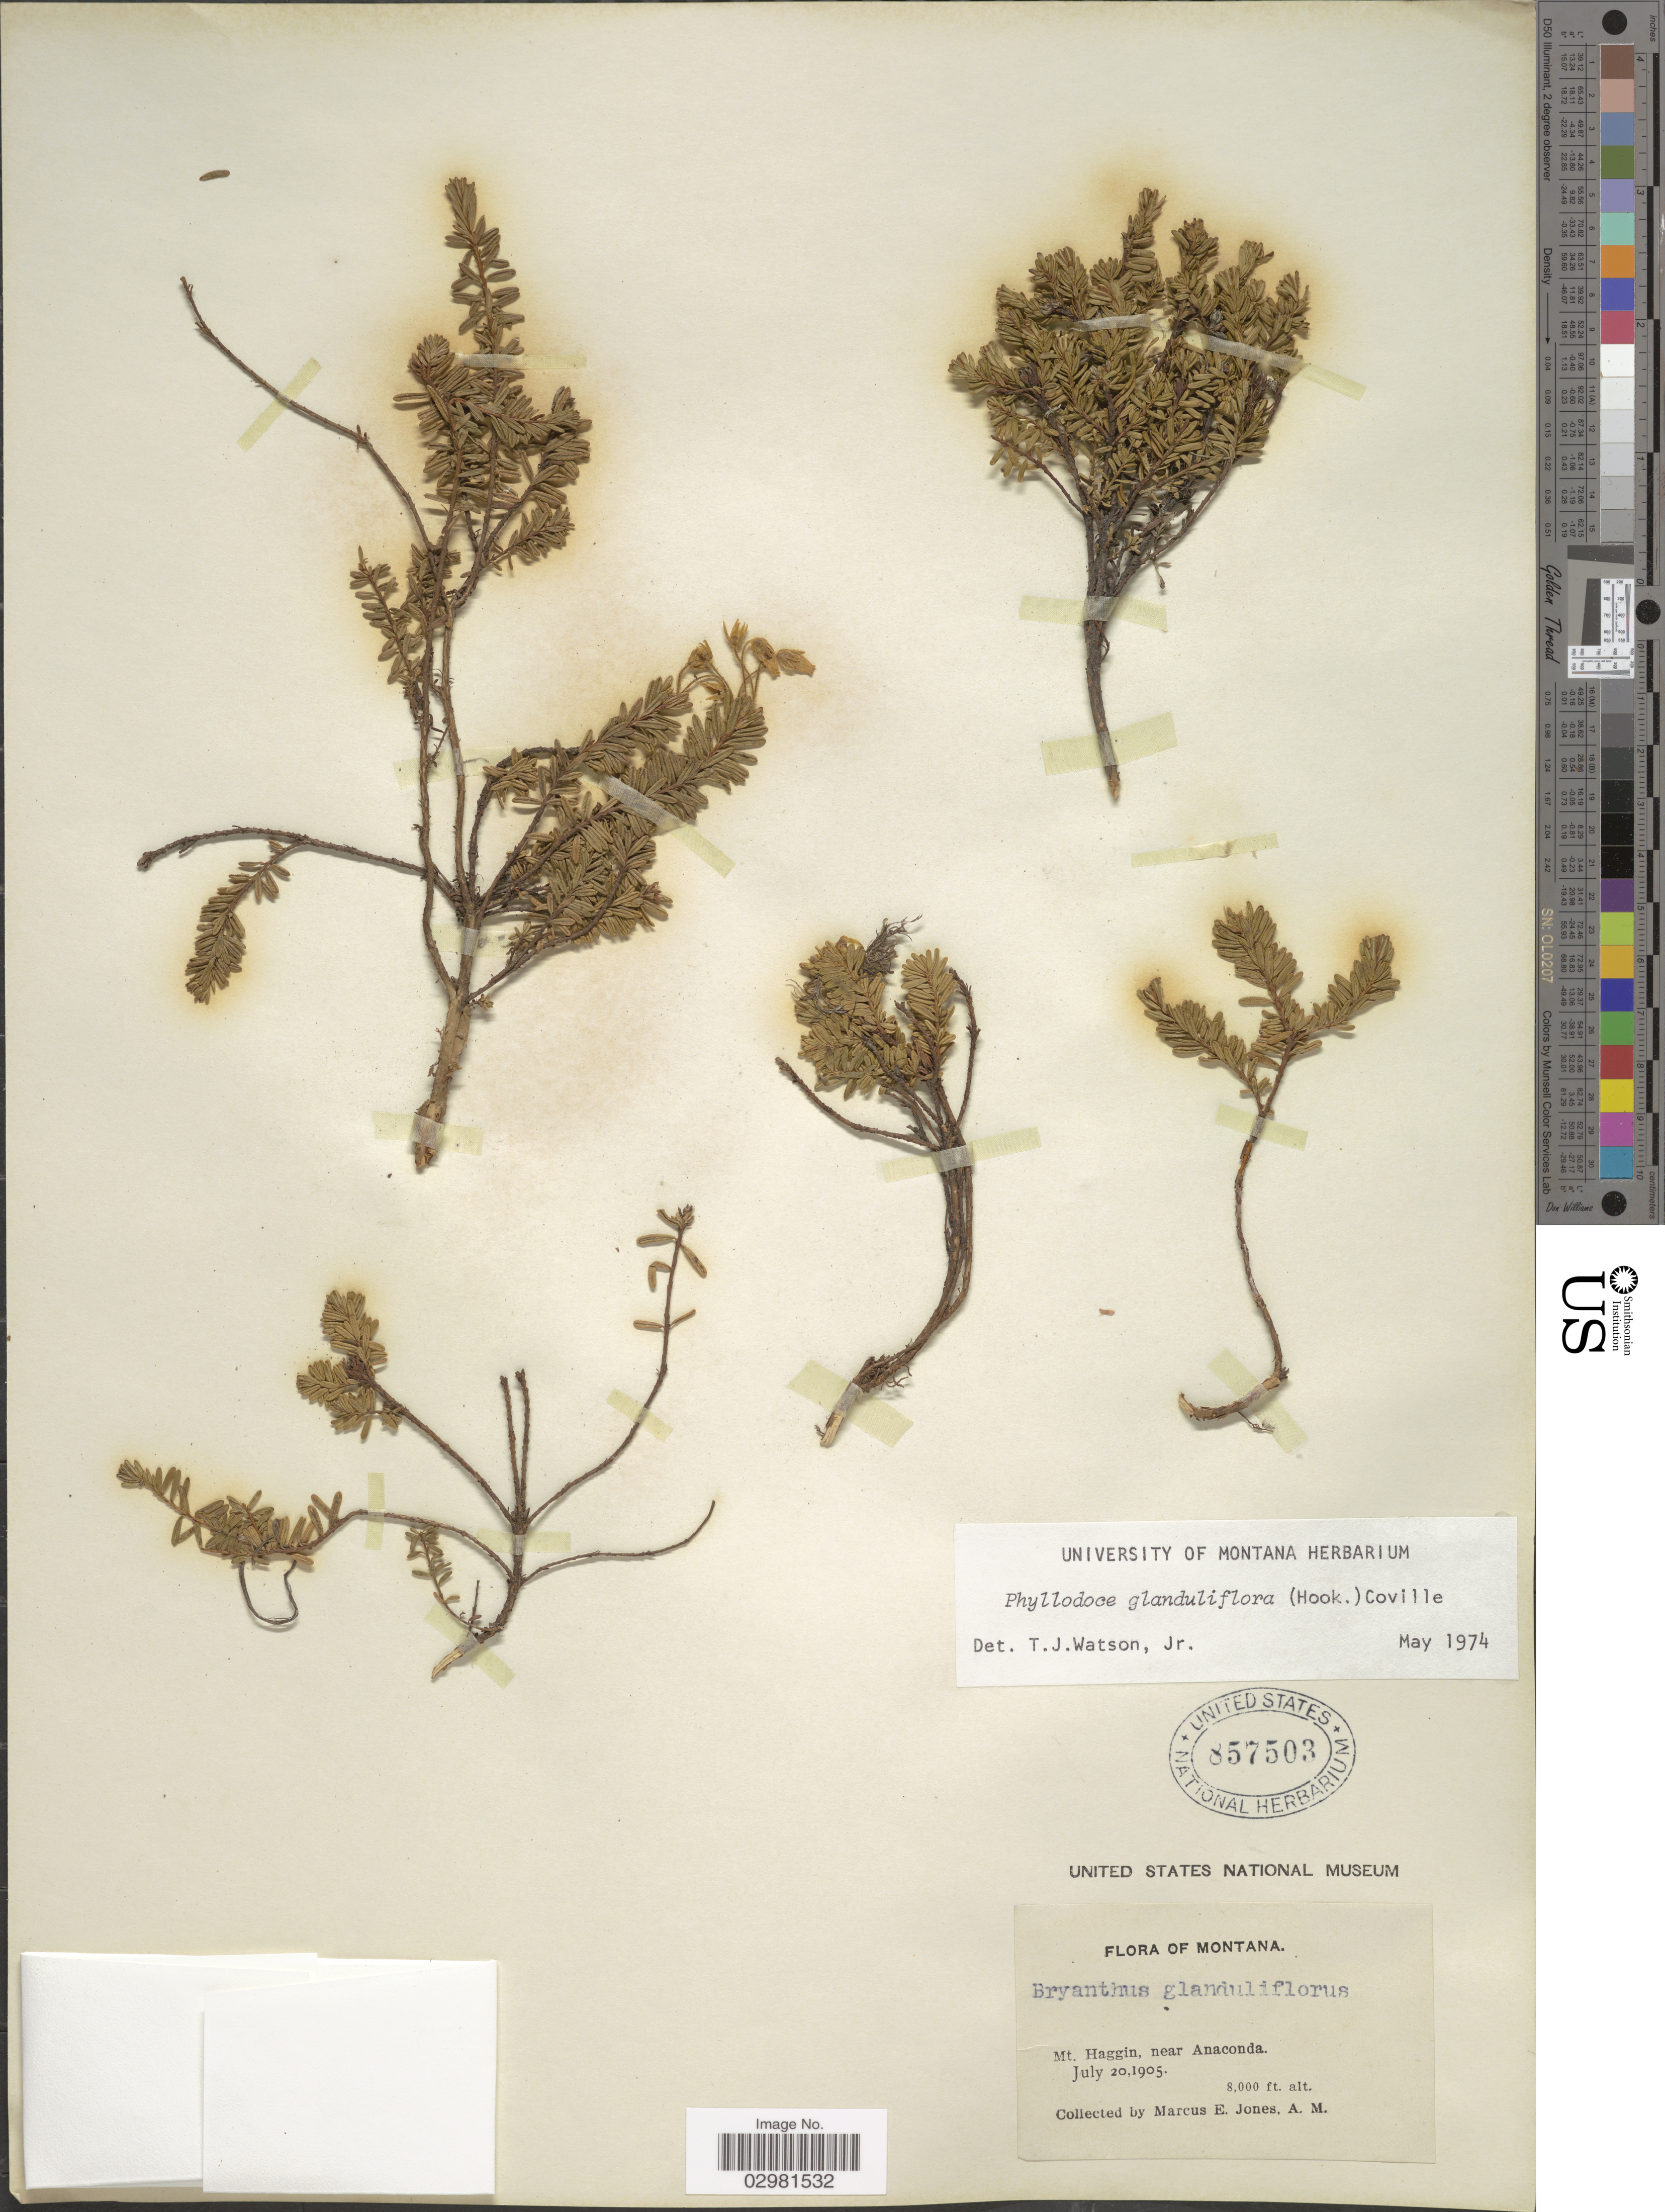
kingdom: Plantae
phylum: Tracheophyta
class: Magnoliopsida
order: Ericales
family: Ericaceae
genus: Phyllodoce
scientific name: Phyllodoce glanduliflora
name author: (Hook.) Coville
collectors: M. E. Jones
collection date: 1905-07-20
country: United States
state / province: Montana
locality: Mt. Haggin, near Anaconda.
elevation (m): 2438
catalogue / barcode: US 857503